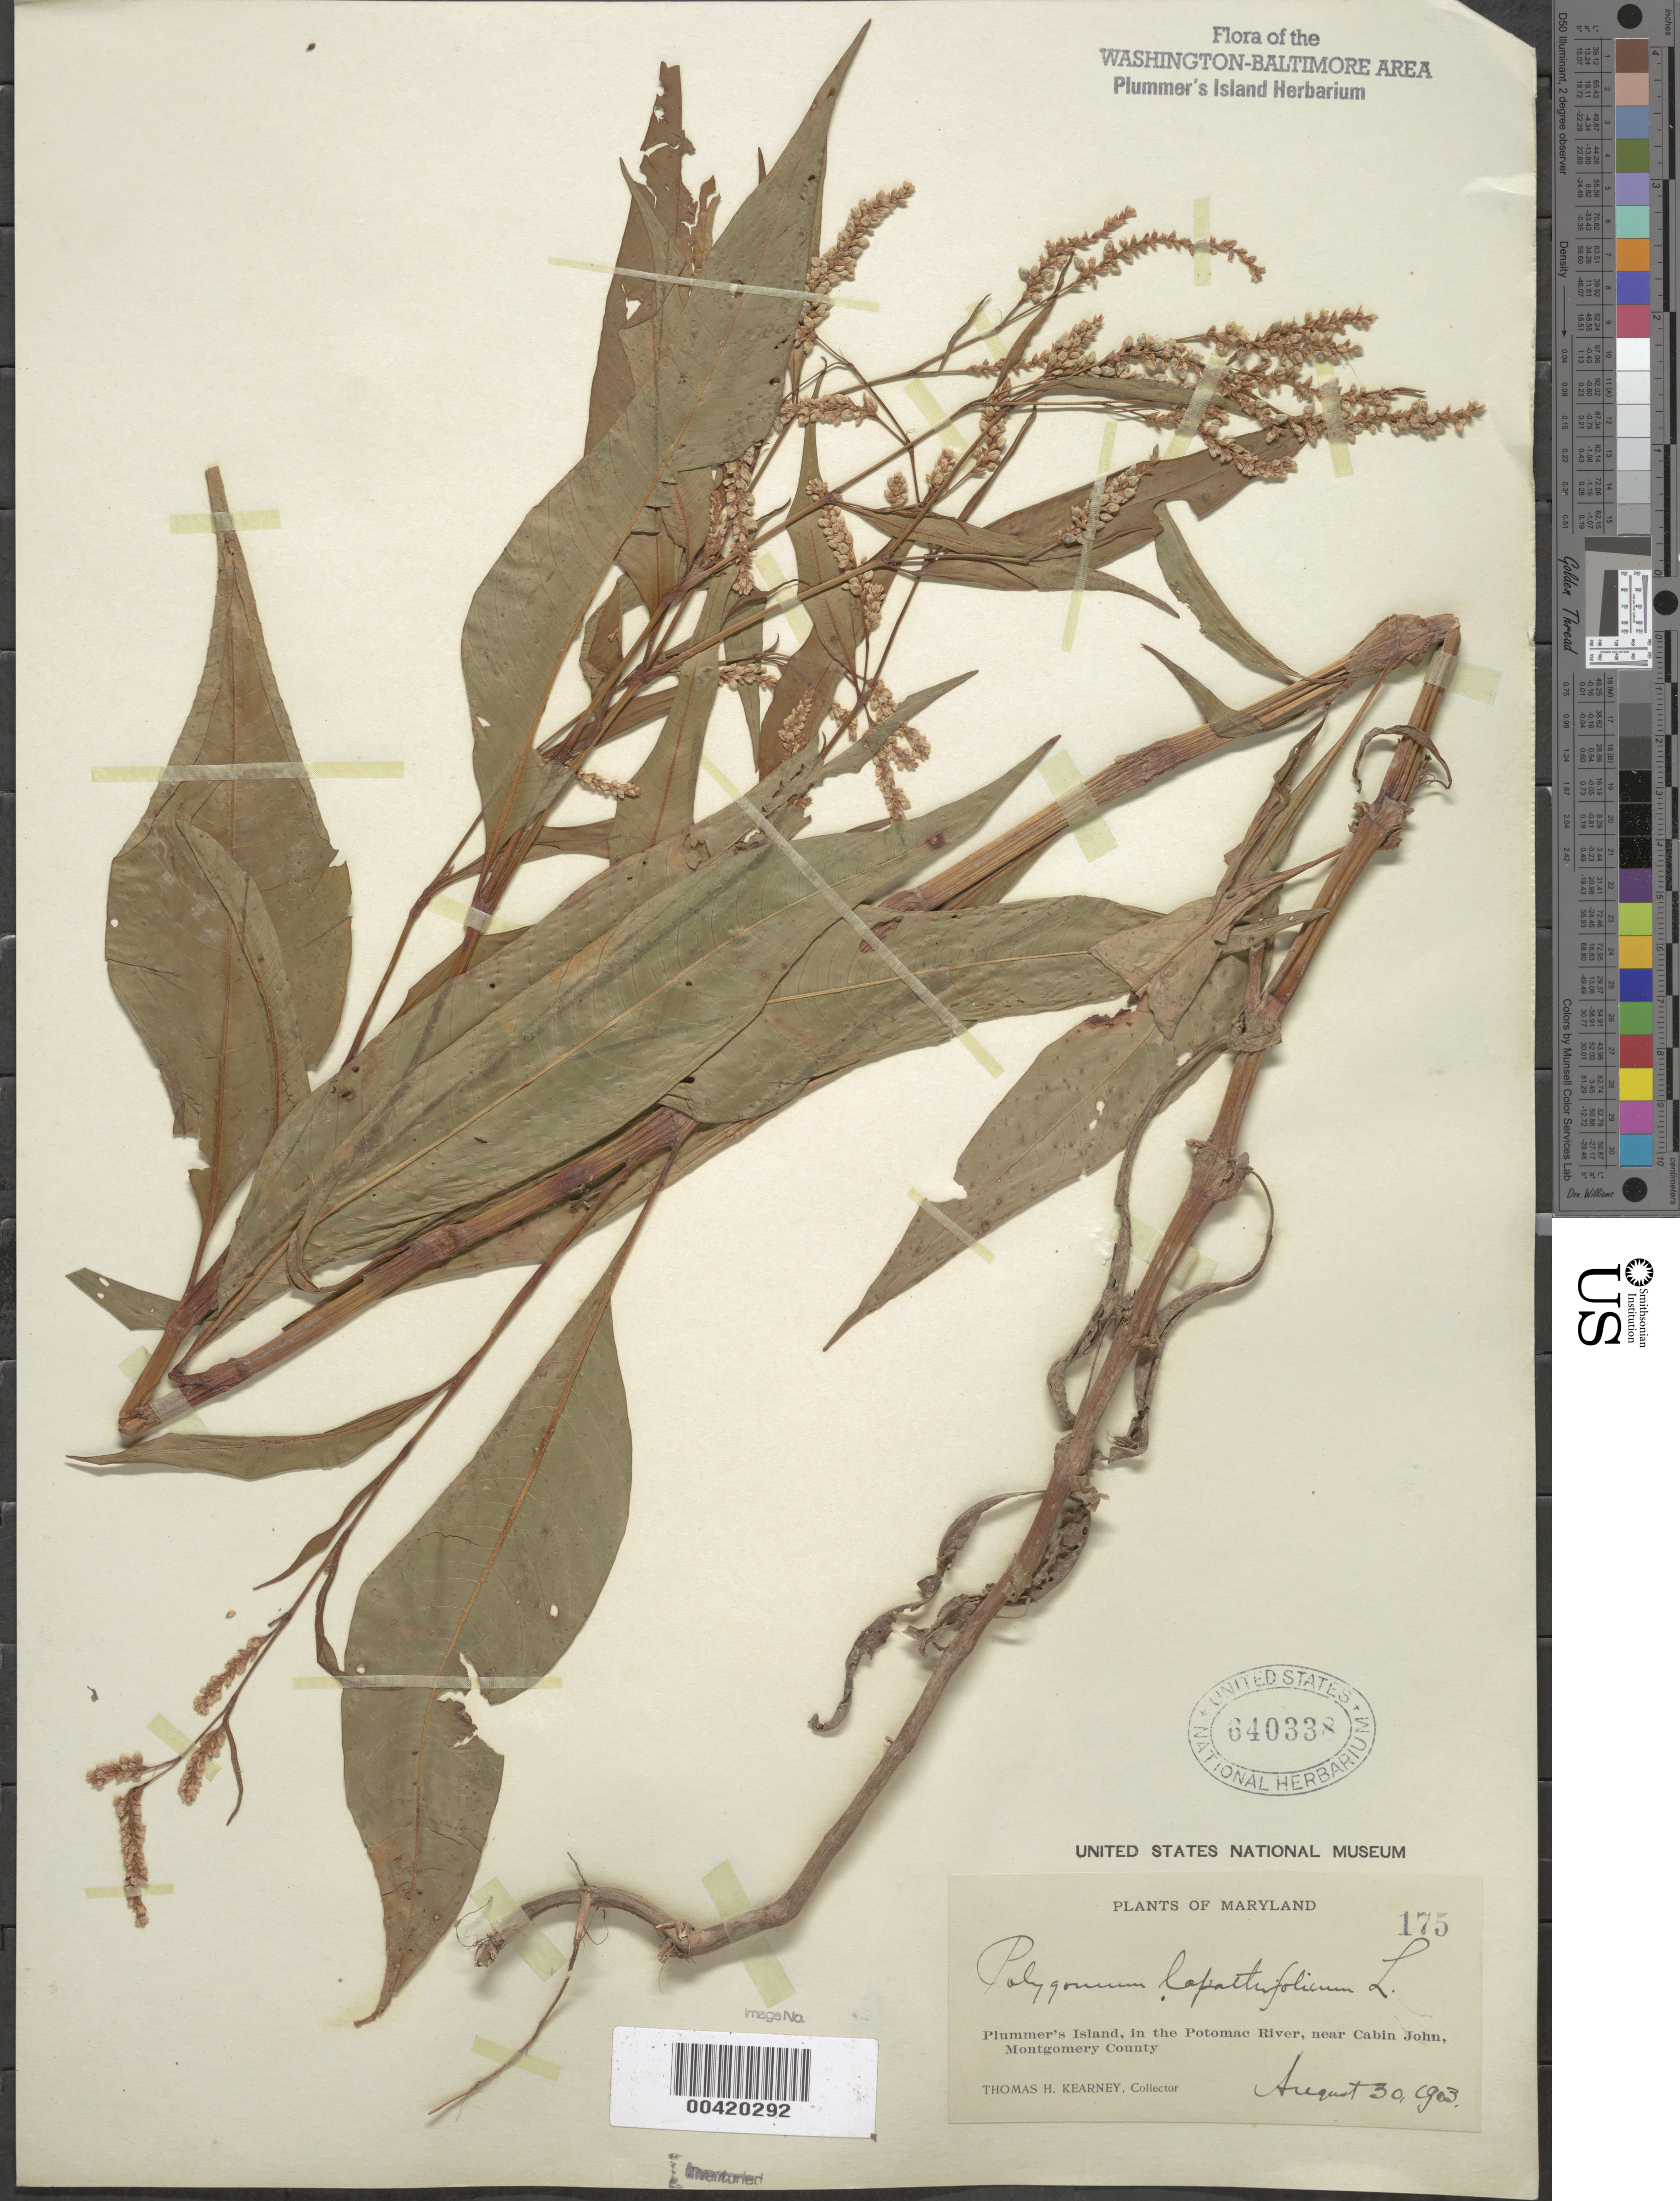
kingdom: Plantae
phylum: Tracheophyta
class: Magnoliopsida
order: Caryophyllales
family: Polygonaceae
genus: Polygonum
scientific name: Polygonum lapathifolium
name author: L.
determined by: Atha, D. E.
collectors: T. H. Kearney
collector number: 175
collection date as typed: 30 Aug 1903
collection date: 1903-08-30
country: United States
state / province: Maryland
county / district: Montgomery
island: Plummers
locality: Plummer's Island C. & O. Canal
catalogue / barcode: US 640338